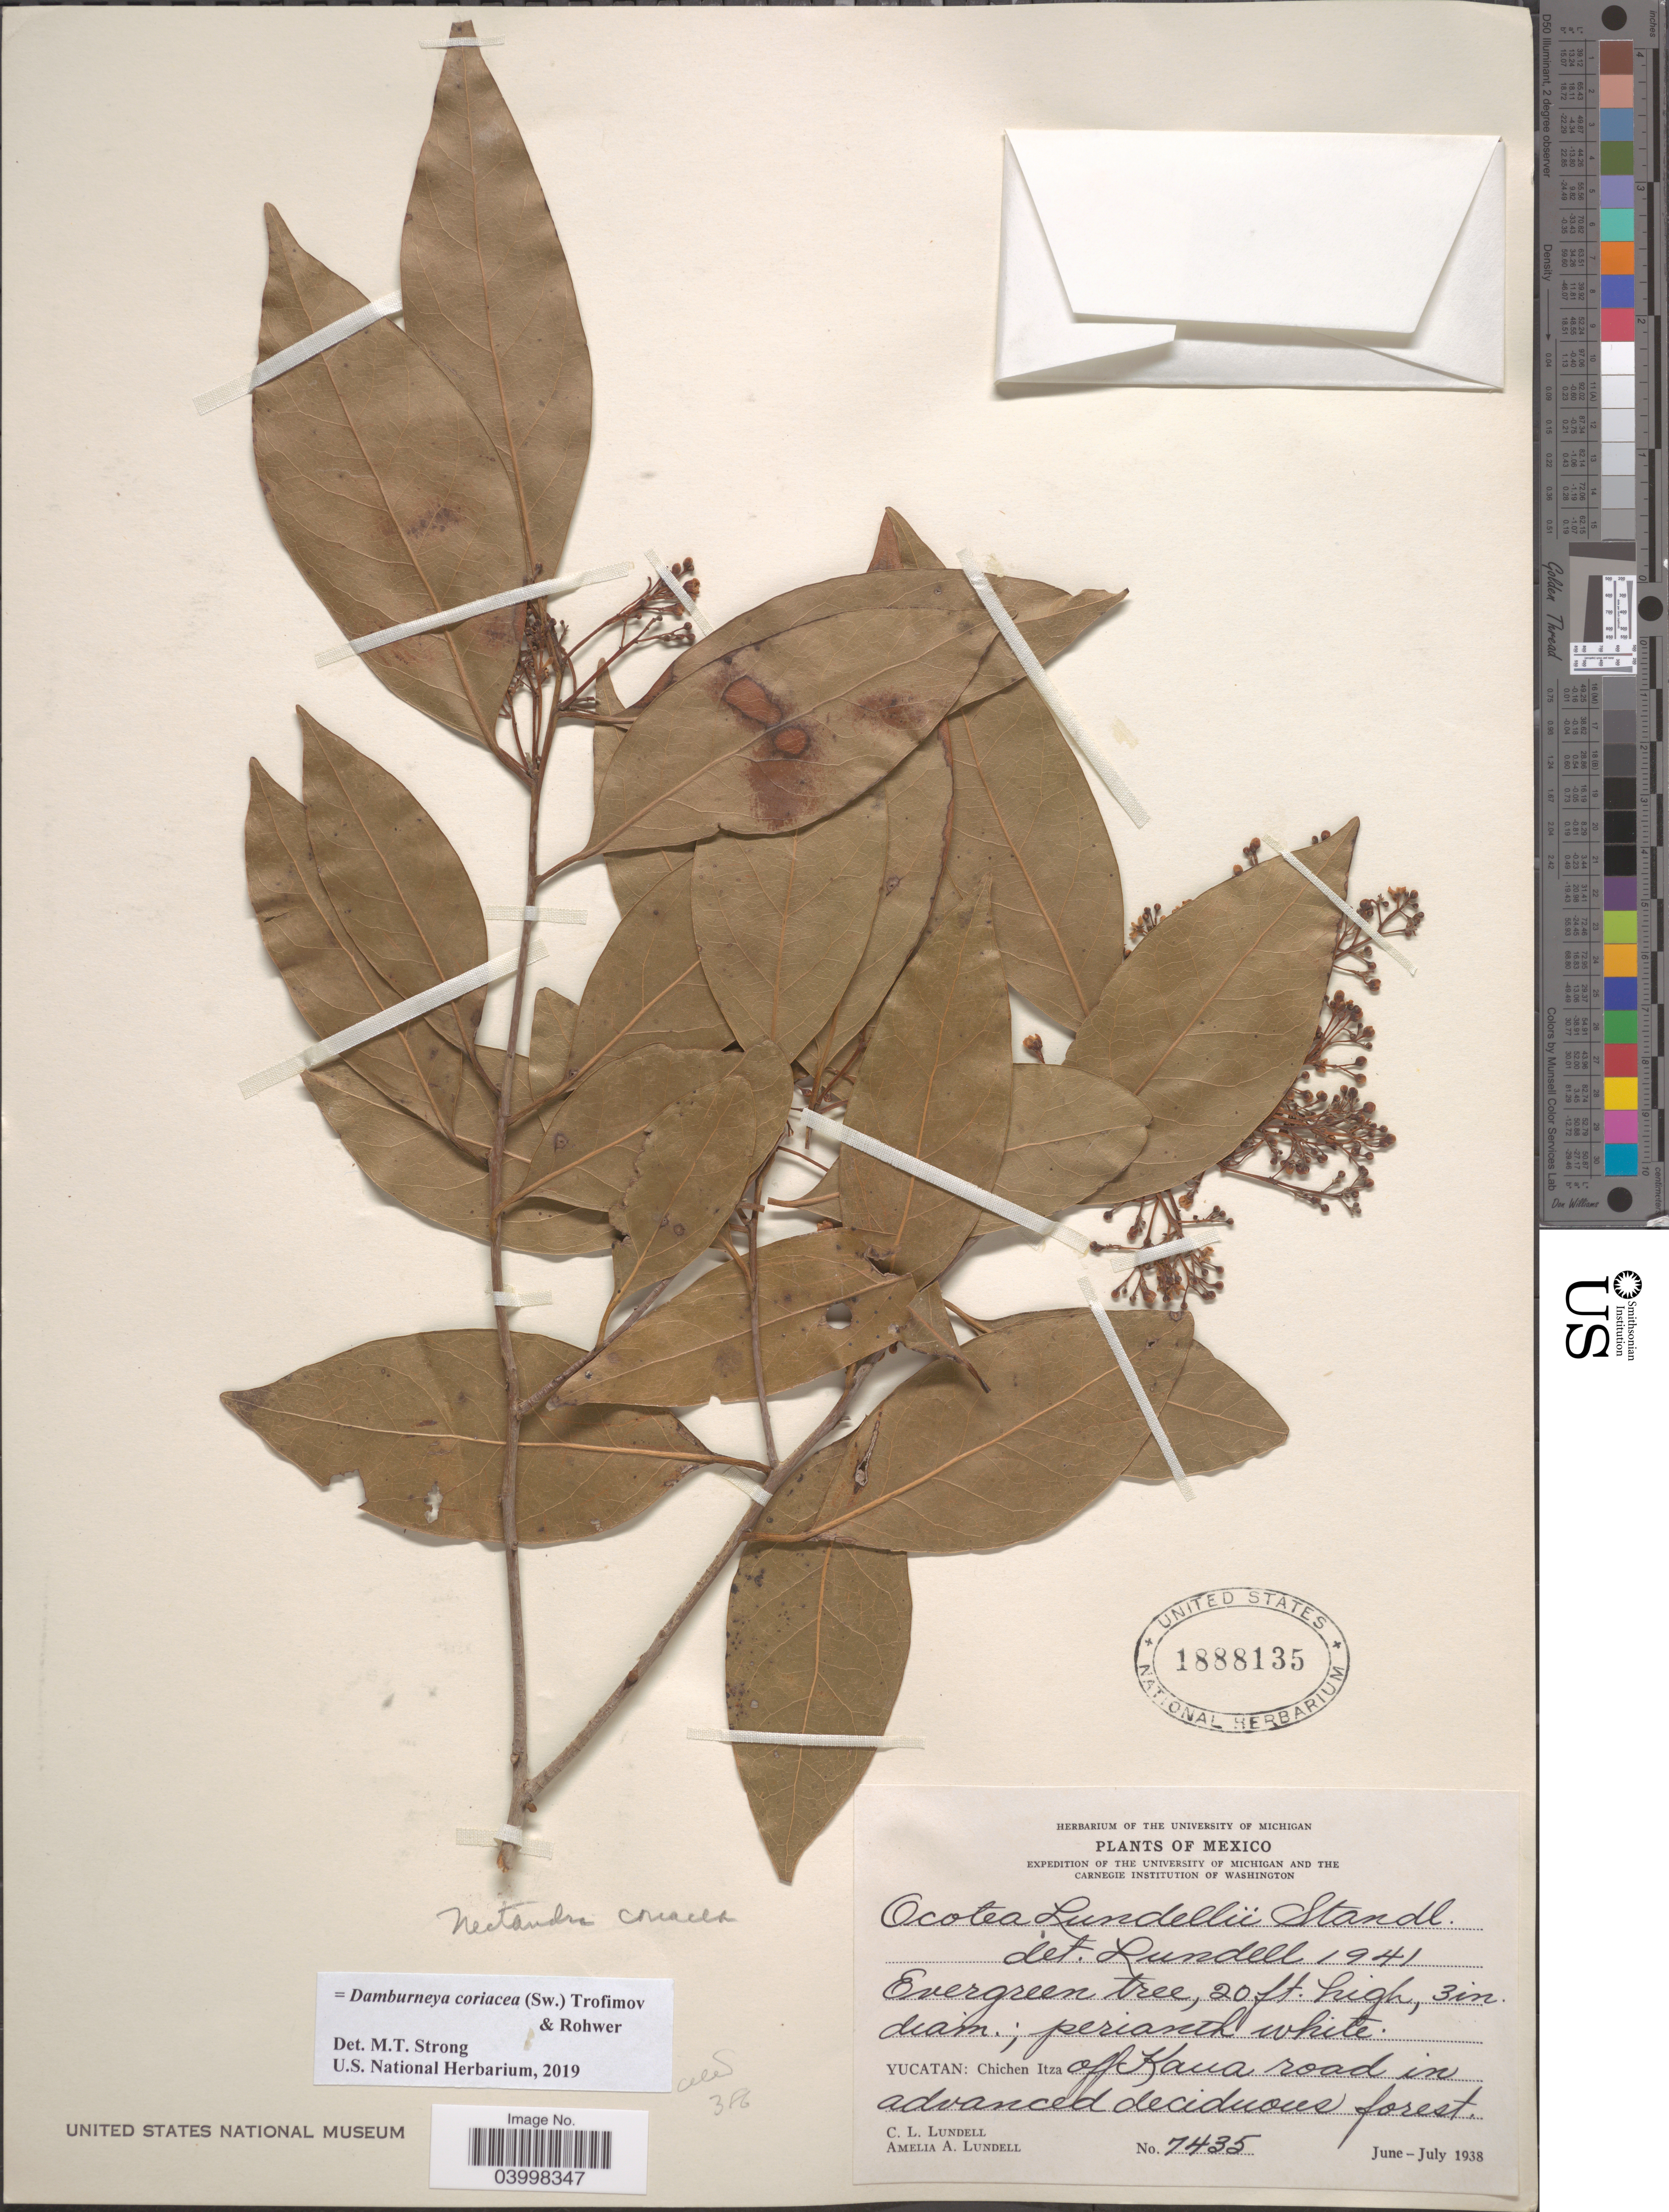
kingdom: Plantae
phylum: Tracheophyta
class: Magnoliopsida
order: Laurales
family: Lauraceae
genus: Damburneya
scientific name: Damburneya coriacea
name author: (Sw.) Trofimov & Rohwer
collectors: C. L. Lundell & A. A. Lundell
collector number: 7435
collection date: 1938-06/1938-07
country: Mexico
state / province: Yucatán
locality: Chichen Itza: off Kaua road in advanced deciduous forest.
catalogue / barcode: US 1888135